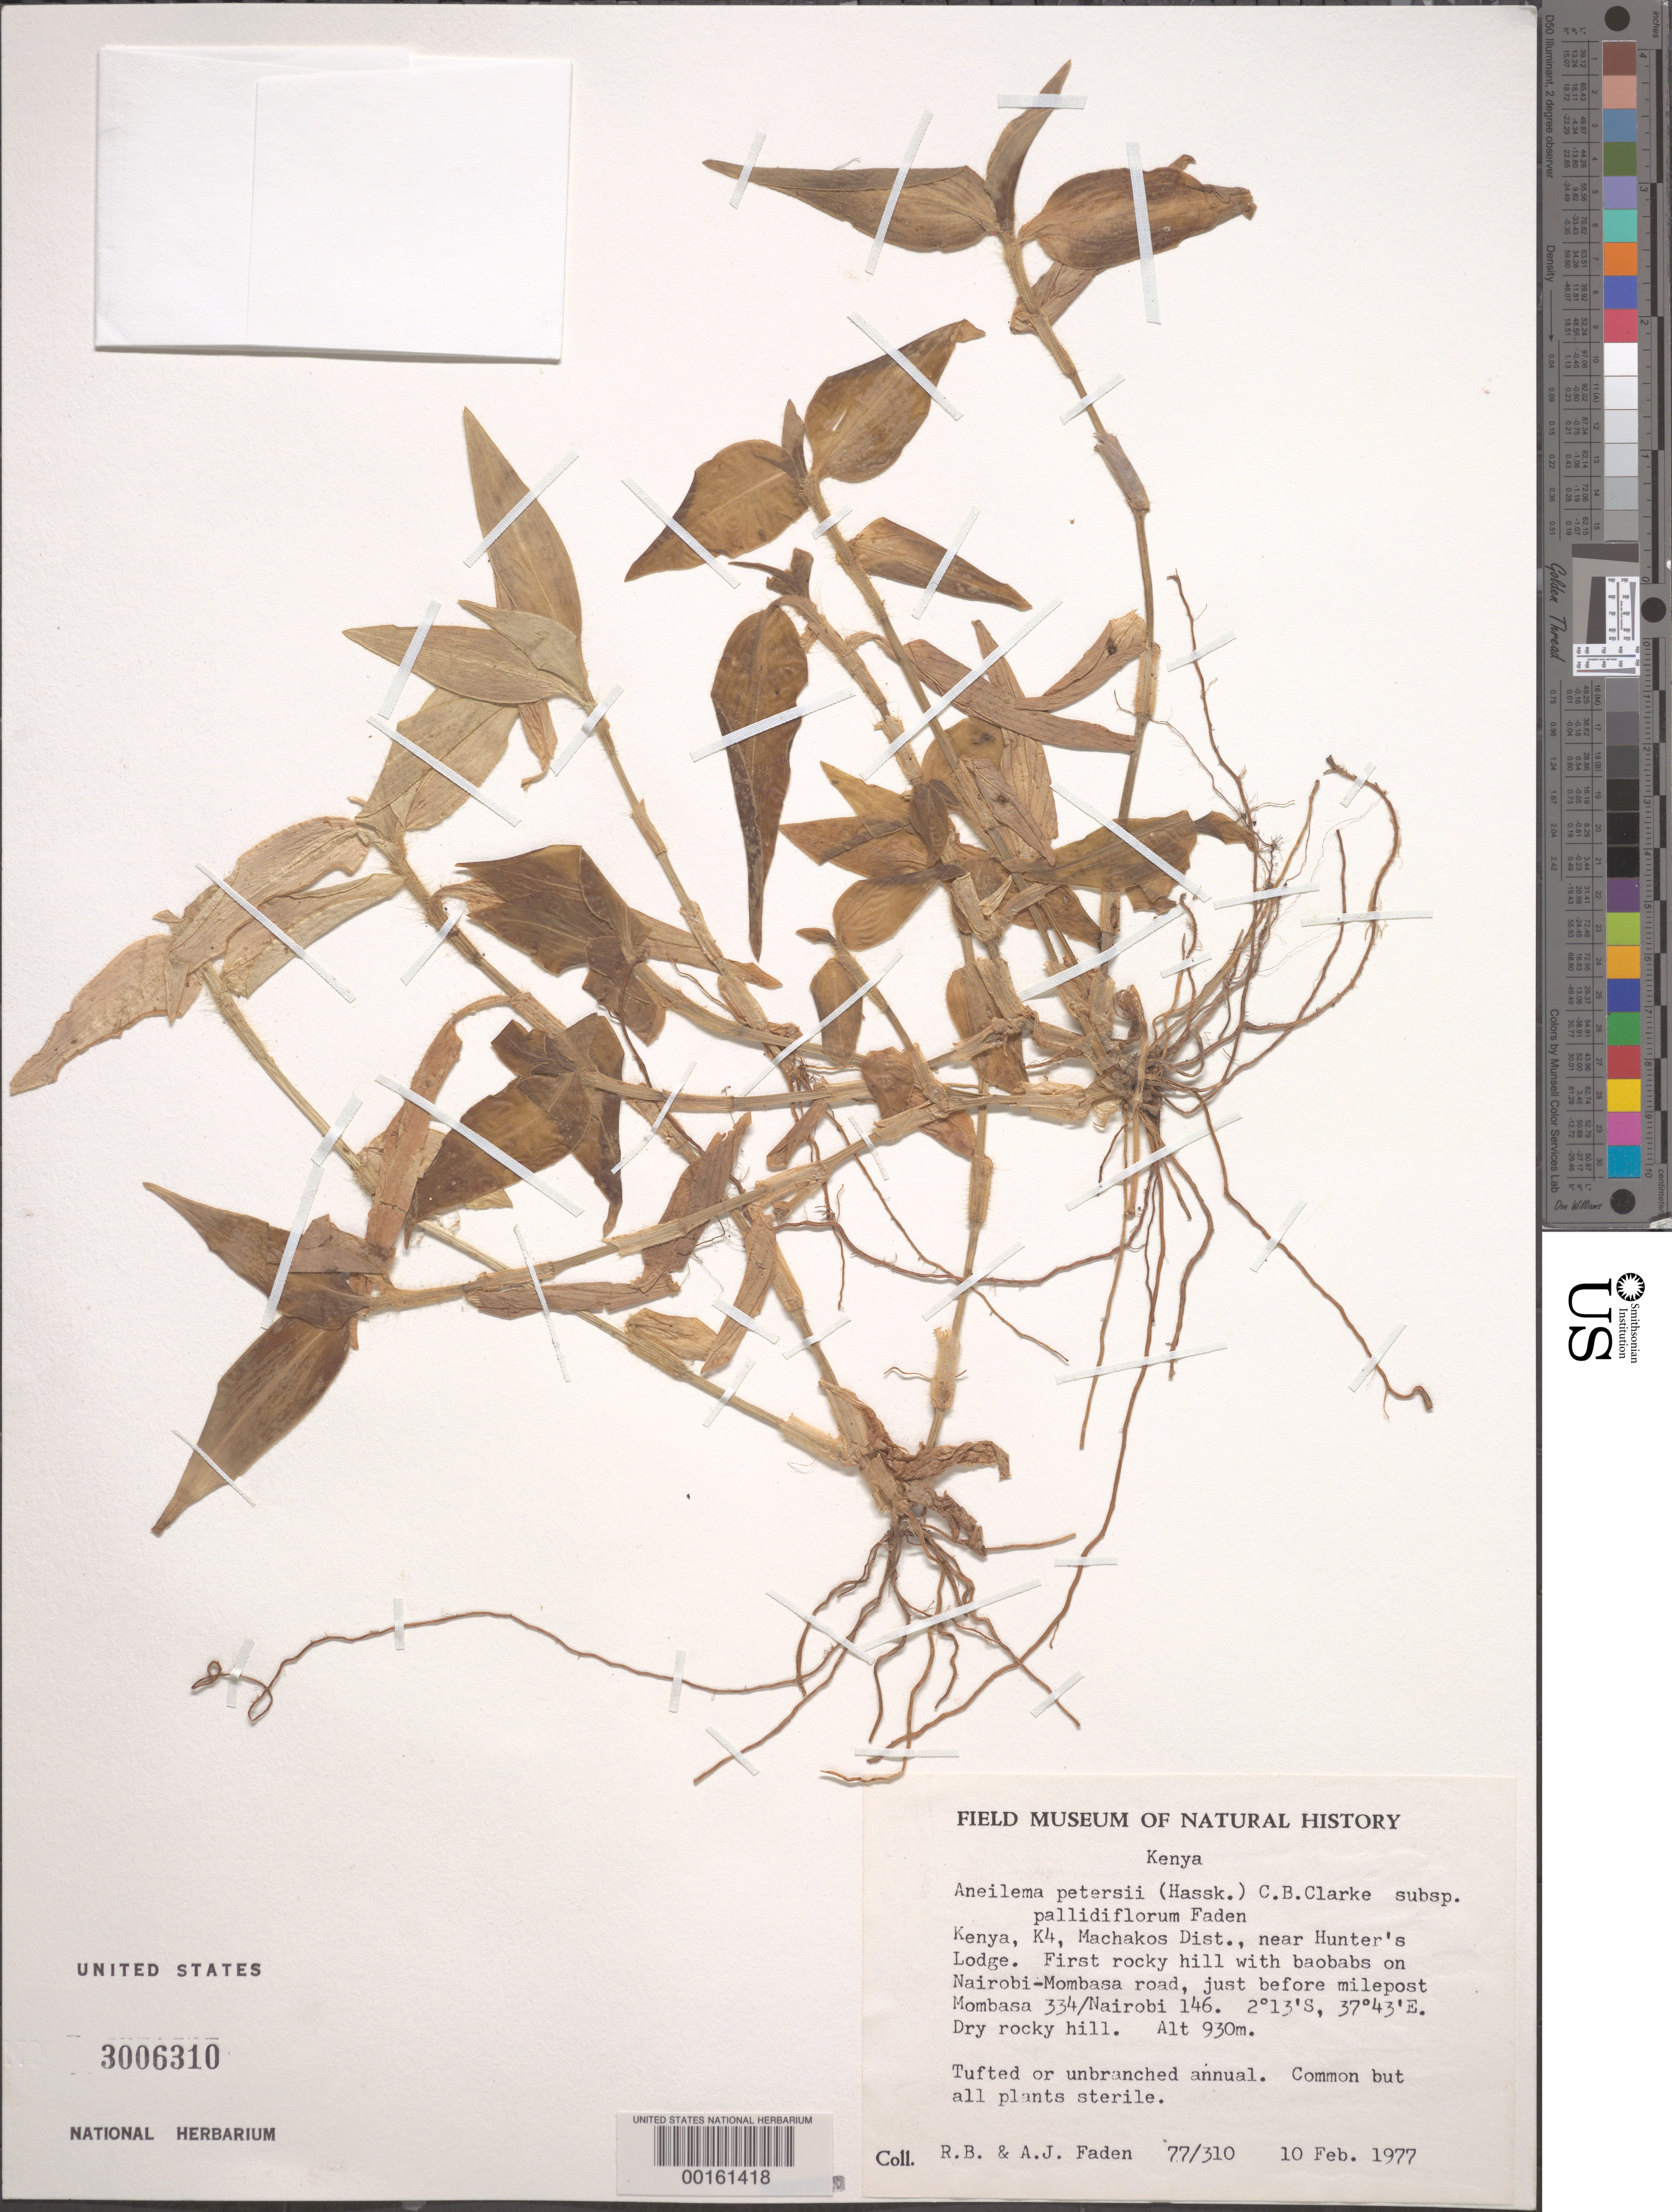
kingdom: Plantae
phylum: Tracheophyta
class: Liliopsida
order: Commelinales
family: Commelinaceae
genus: Aneilema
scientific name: Aneilema petersii subsp. pallidiflorum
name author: Faden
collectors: R. B. Faden & A. J. Faden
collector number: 77/310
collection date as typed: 10 Feb 1977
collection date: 1977-02-10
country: Kenya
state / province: Machakos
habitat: Dry rocky hill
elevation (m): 930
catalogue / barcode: US 3006310